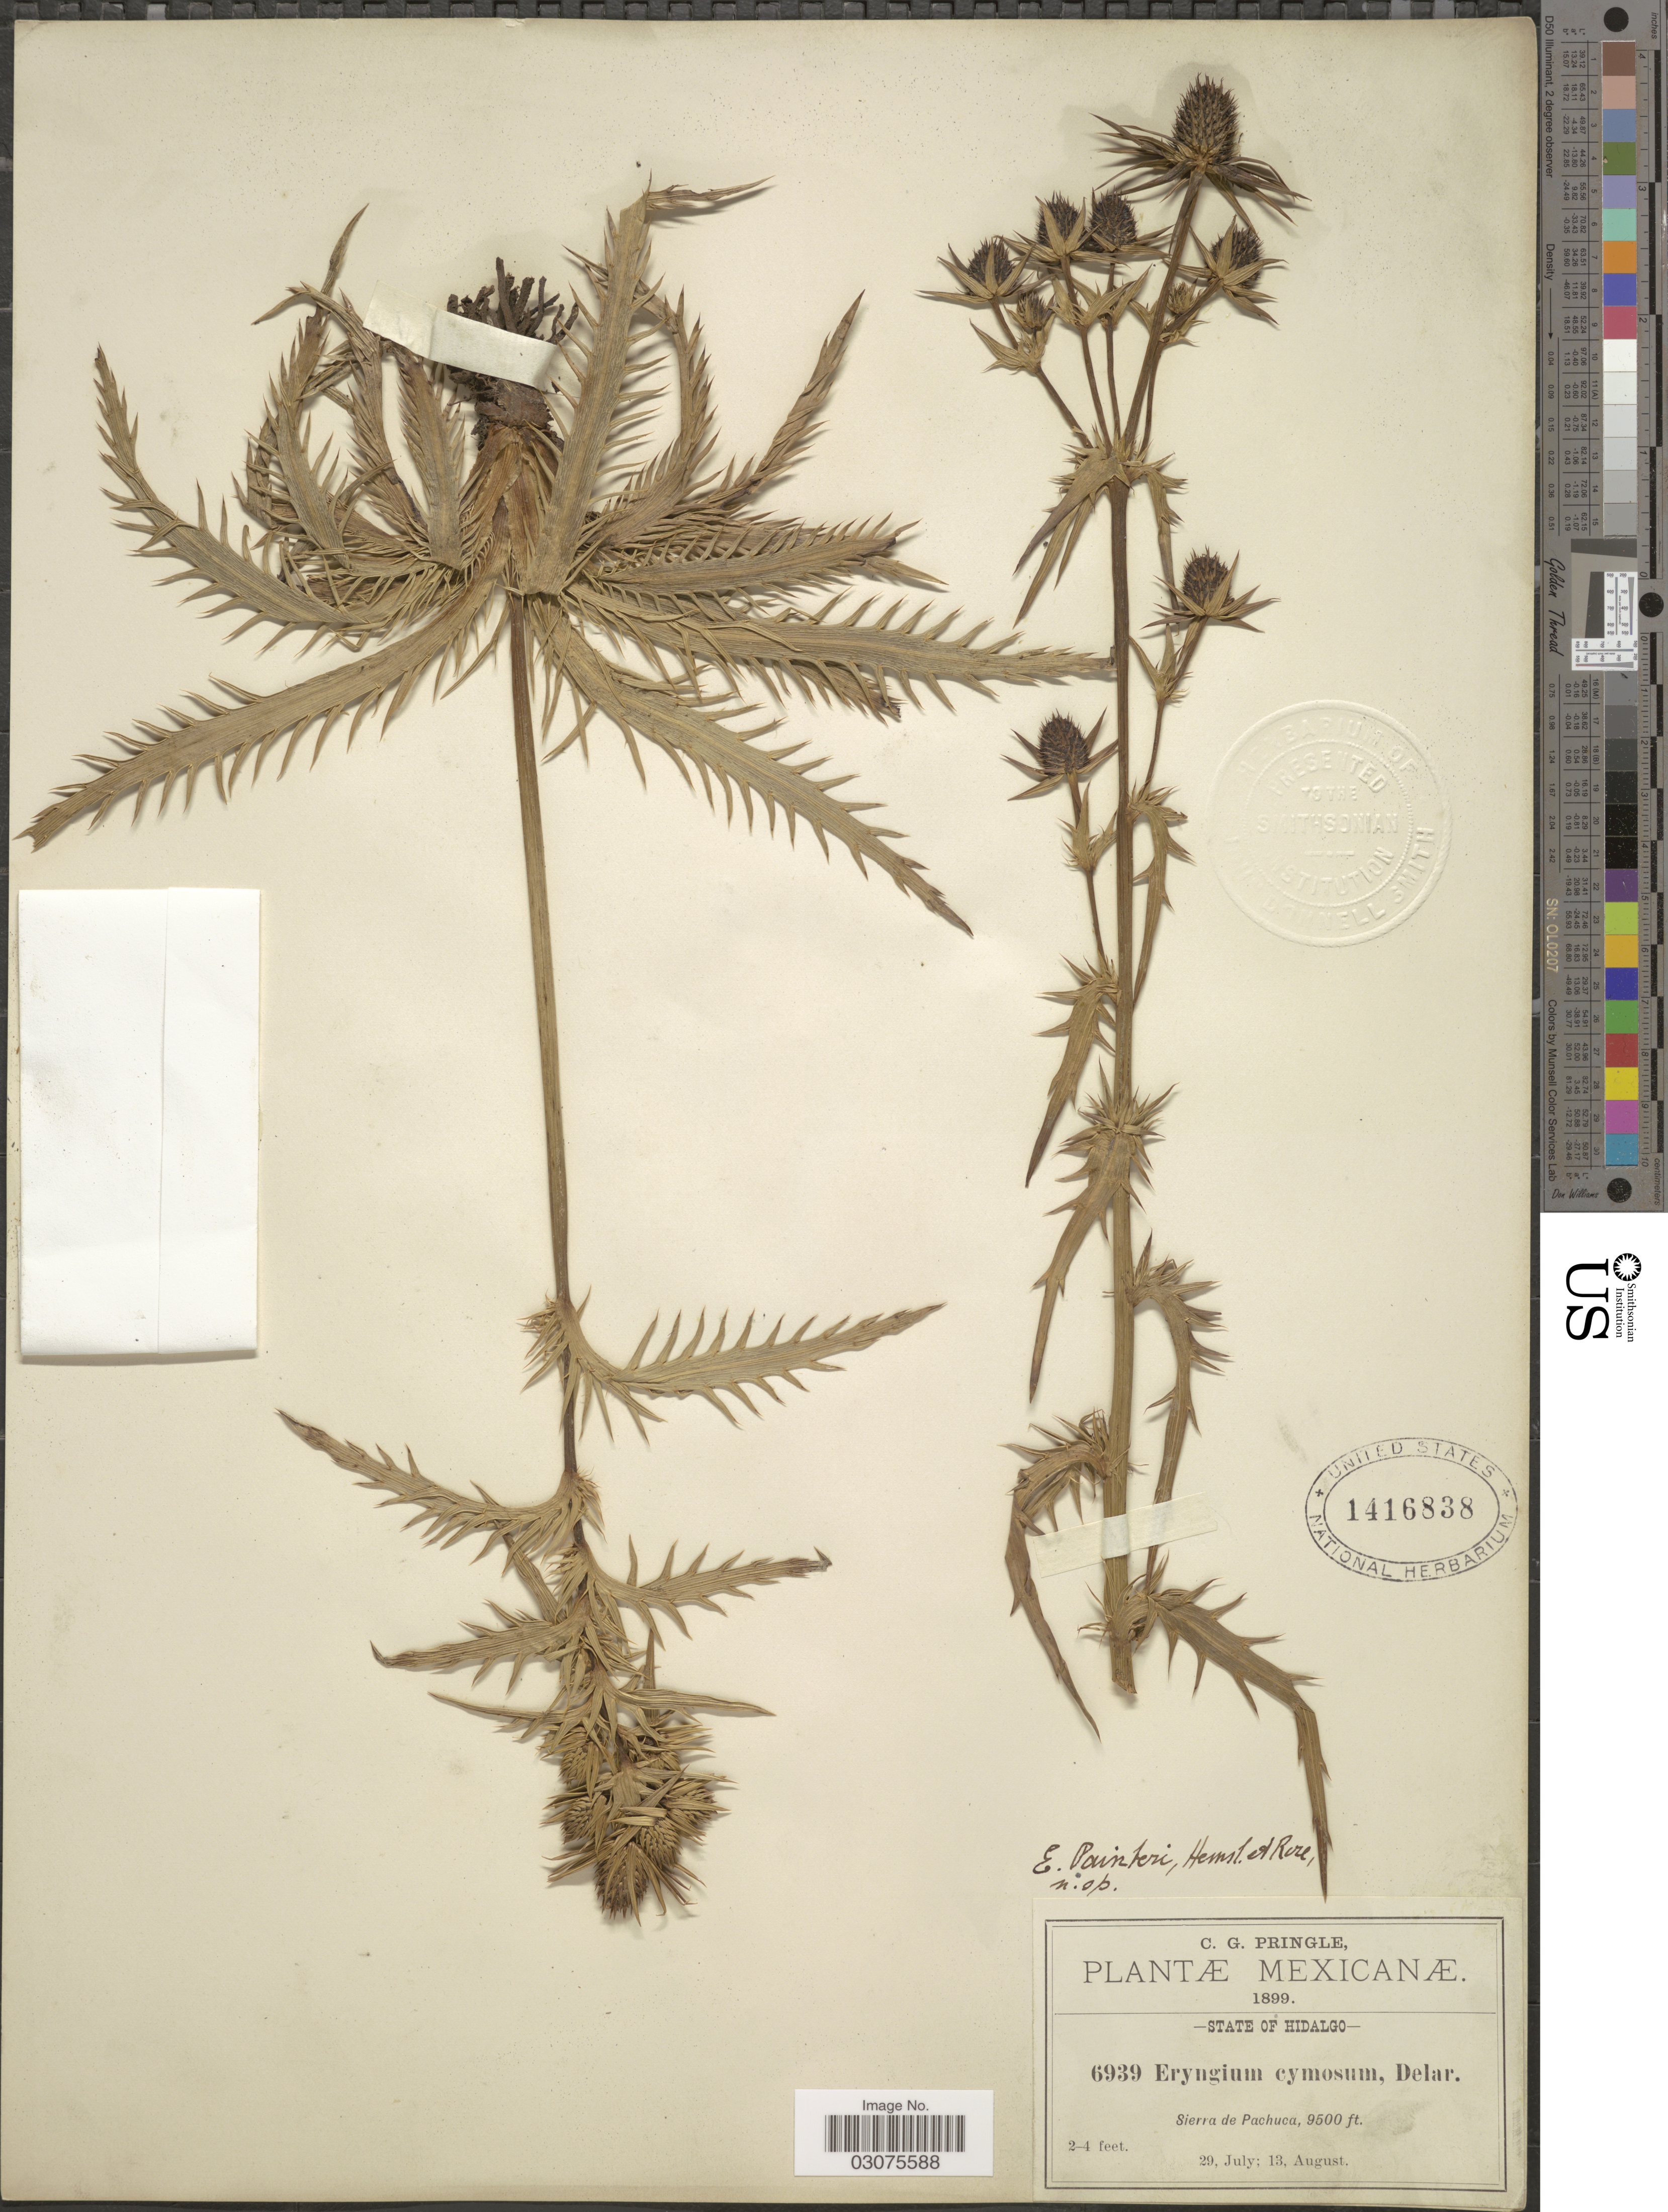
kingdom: Plantae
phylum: Tracheophyta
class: Magnoliopsida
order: Apiales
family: Apiaceae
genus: Eryngium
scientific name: Eryngium deppeanum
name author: Schltdl. & Cham.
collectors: C. G. Pringle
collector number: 6939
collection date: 1899-07-29/1899-08-13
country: Mexico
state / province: Hidalgo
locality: Sierra de Pachuca.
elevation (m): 2896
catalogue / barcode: US 1416838